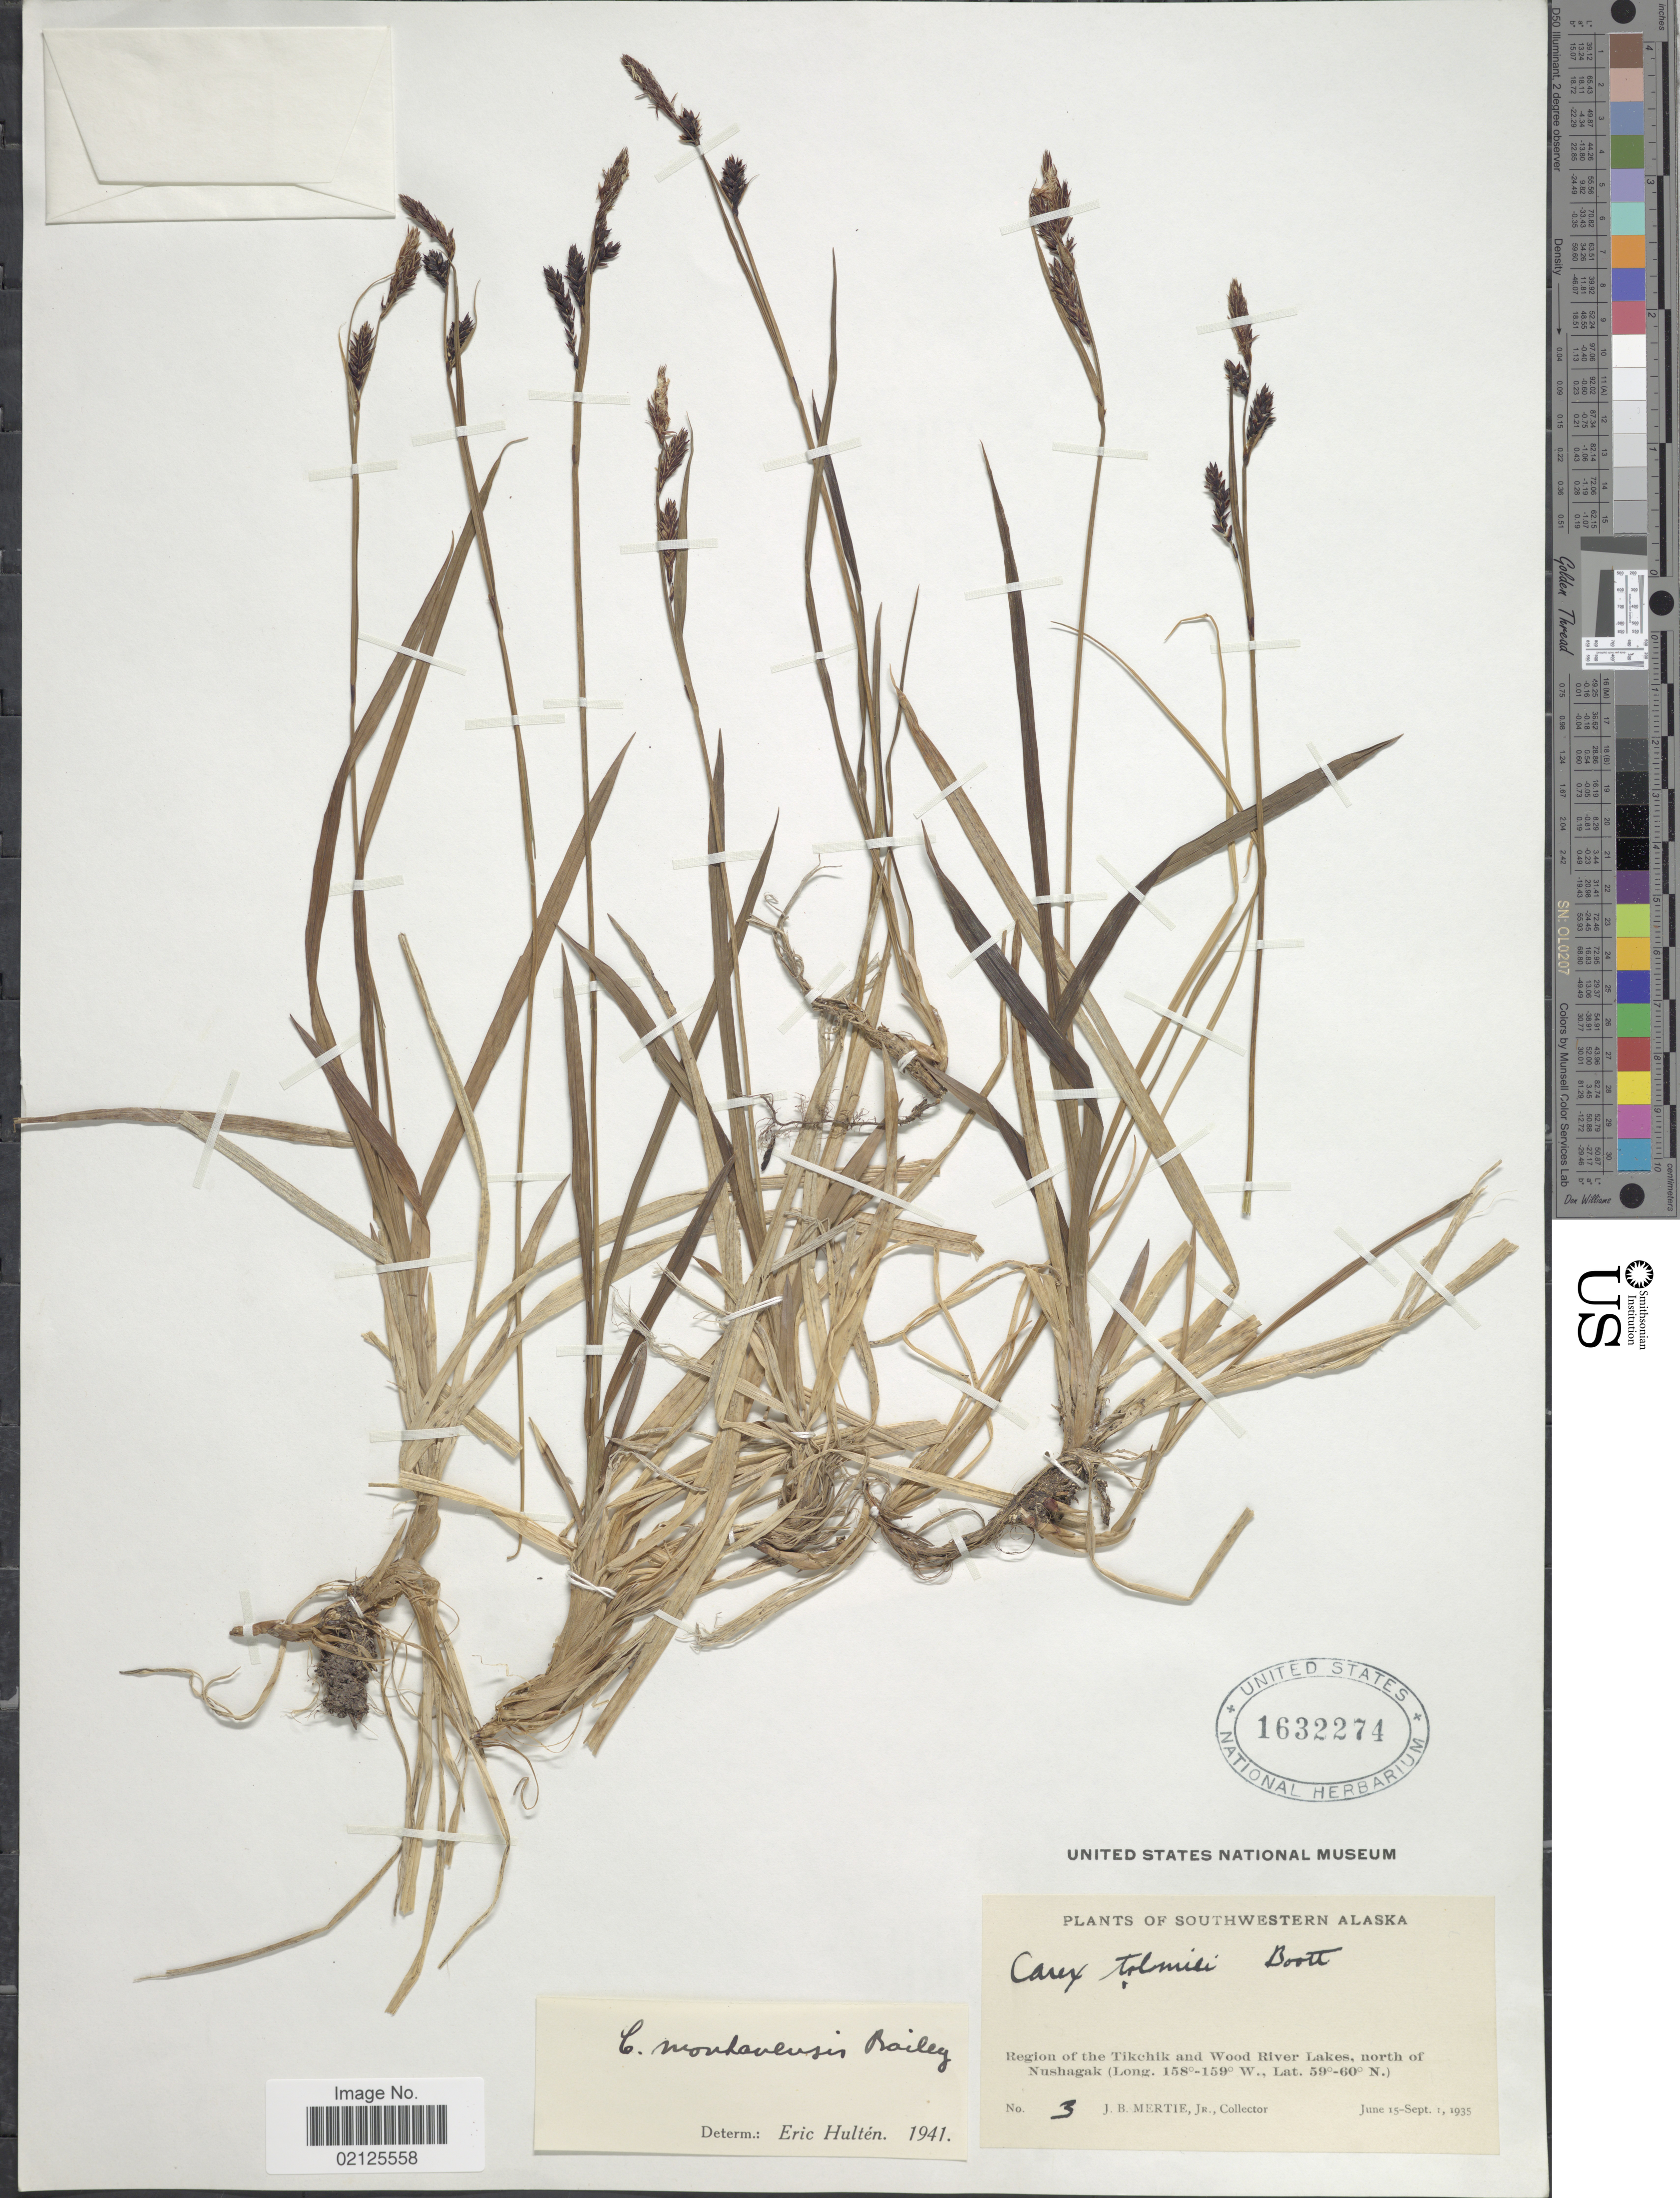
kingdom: Plantae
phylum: Tracheophyta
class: Liliopsida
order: Poales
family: Cyperaceae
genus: Carex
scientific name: Carex podocarpa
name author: R. Br.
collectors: J. Mertie Jr.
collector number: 3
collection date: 1935-06-15/1935-09-01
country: United States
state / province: Alaska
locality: Southwestern Alaska, Region of the Tikchik and Wood River Lakes, north of Nushagak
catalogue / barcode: US 1632274